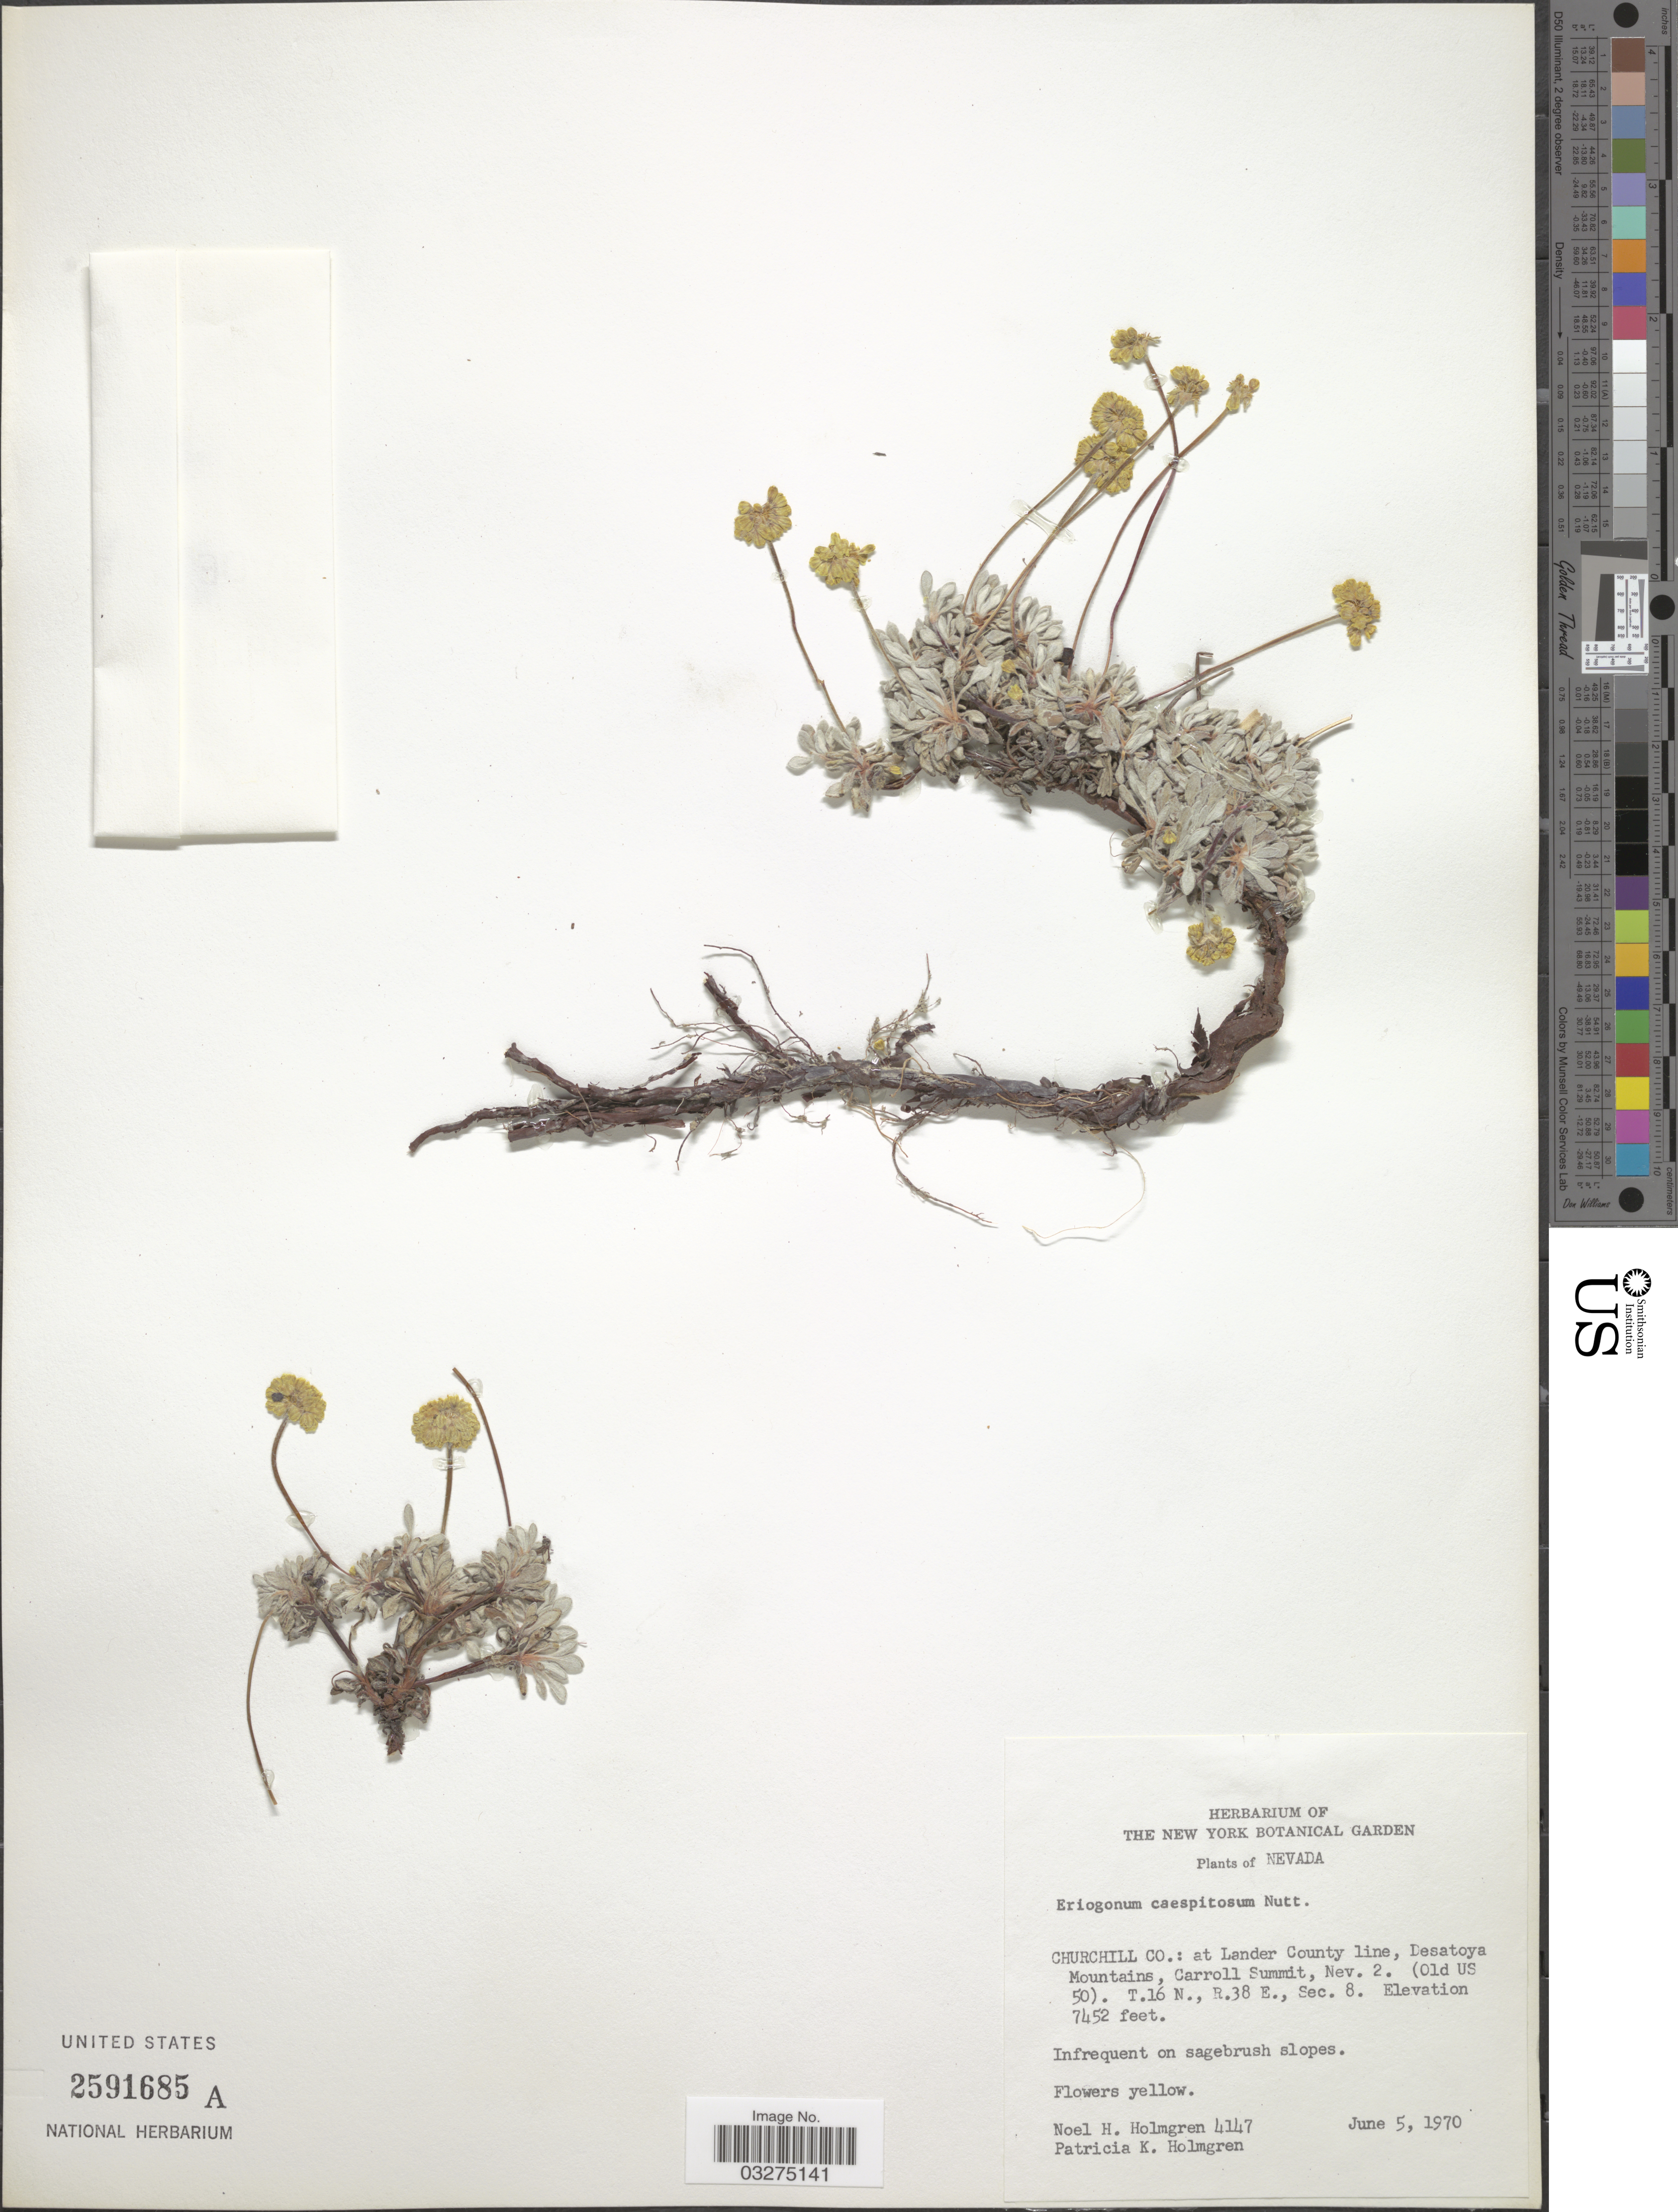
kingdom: Plantae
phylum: Tracheophyta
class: Magnoliopsida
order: Caryophyllales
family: Polygonaceae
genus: Eriogonum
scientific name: Eriogonum caespitosum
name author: Nutt.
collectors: N. H. Holmgren & P. K. Holmgren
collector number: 4147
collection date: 1970-06-05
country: United States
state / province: Nevada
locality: Churchill Co.: at Lander County line, Desatoya Mountains, Carroll Summit, Nev. 2. (Old US 50). T. 16 N., R. 38 E., Sec. 8.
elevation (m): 2271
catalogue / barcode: US 2591685A